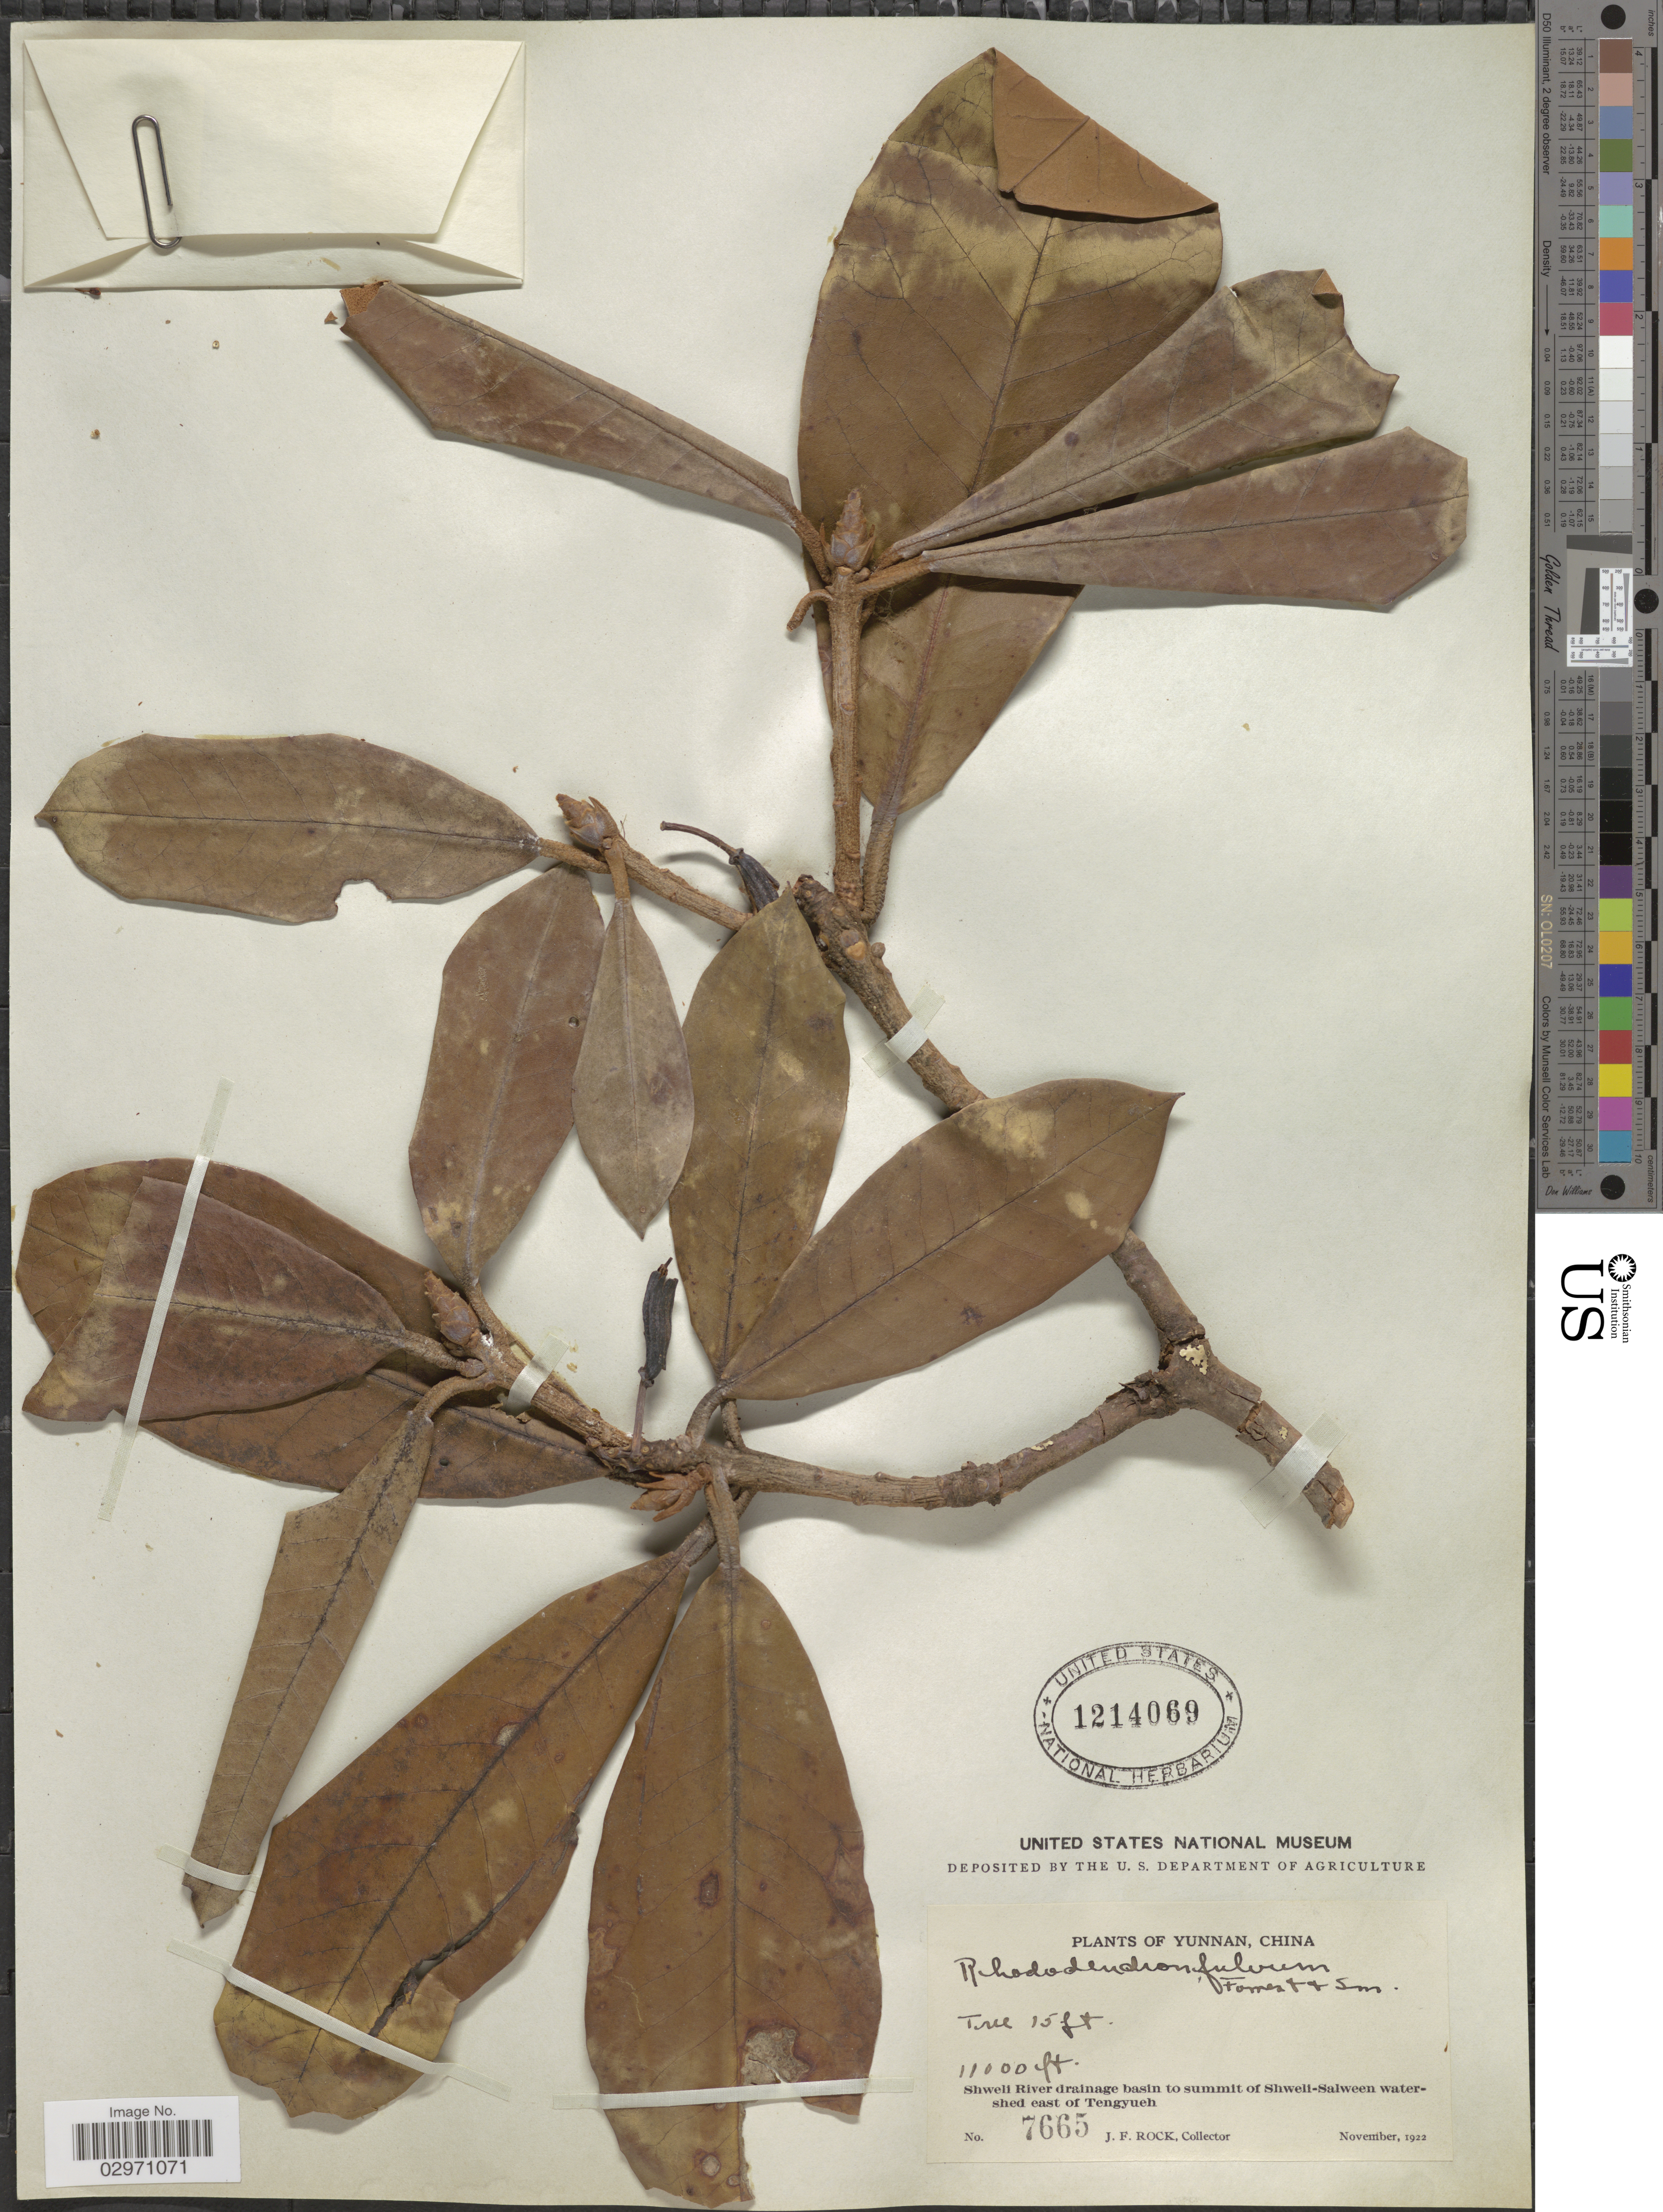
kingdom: Plantae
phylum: Tracheophyta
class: Magnoliopsida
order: Ericales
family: Ericaceae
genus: Rhododendron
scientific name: Rhododendron fulvum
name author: Balf. f. & W.W. Sm.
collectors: J. Rock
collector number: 7665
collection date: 1922-11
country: China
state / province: Yunnan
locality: Shweli River drainage basin to summit of Shweli-Salween watershed east of Tengyueh.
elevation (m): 3353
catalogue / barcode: US 1214069